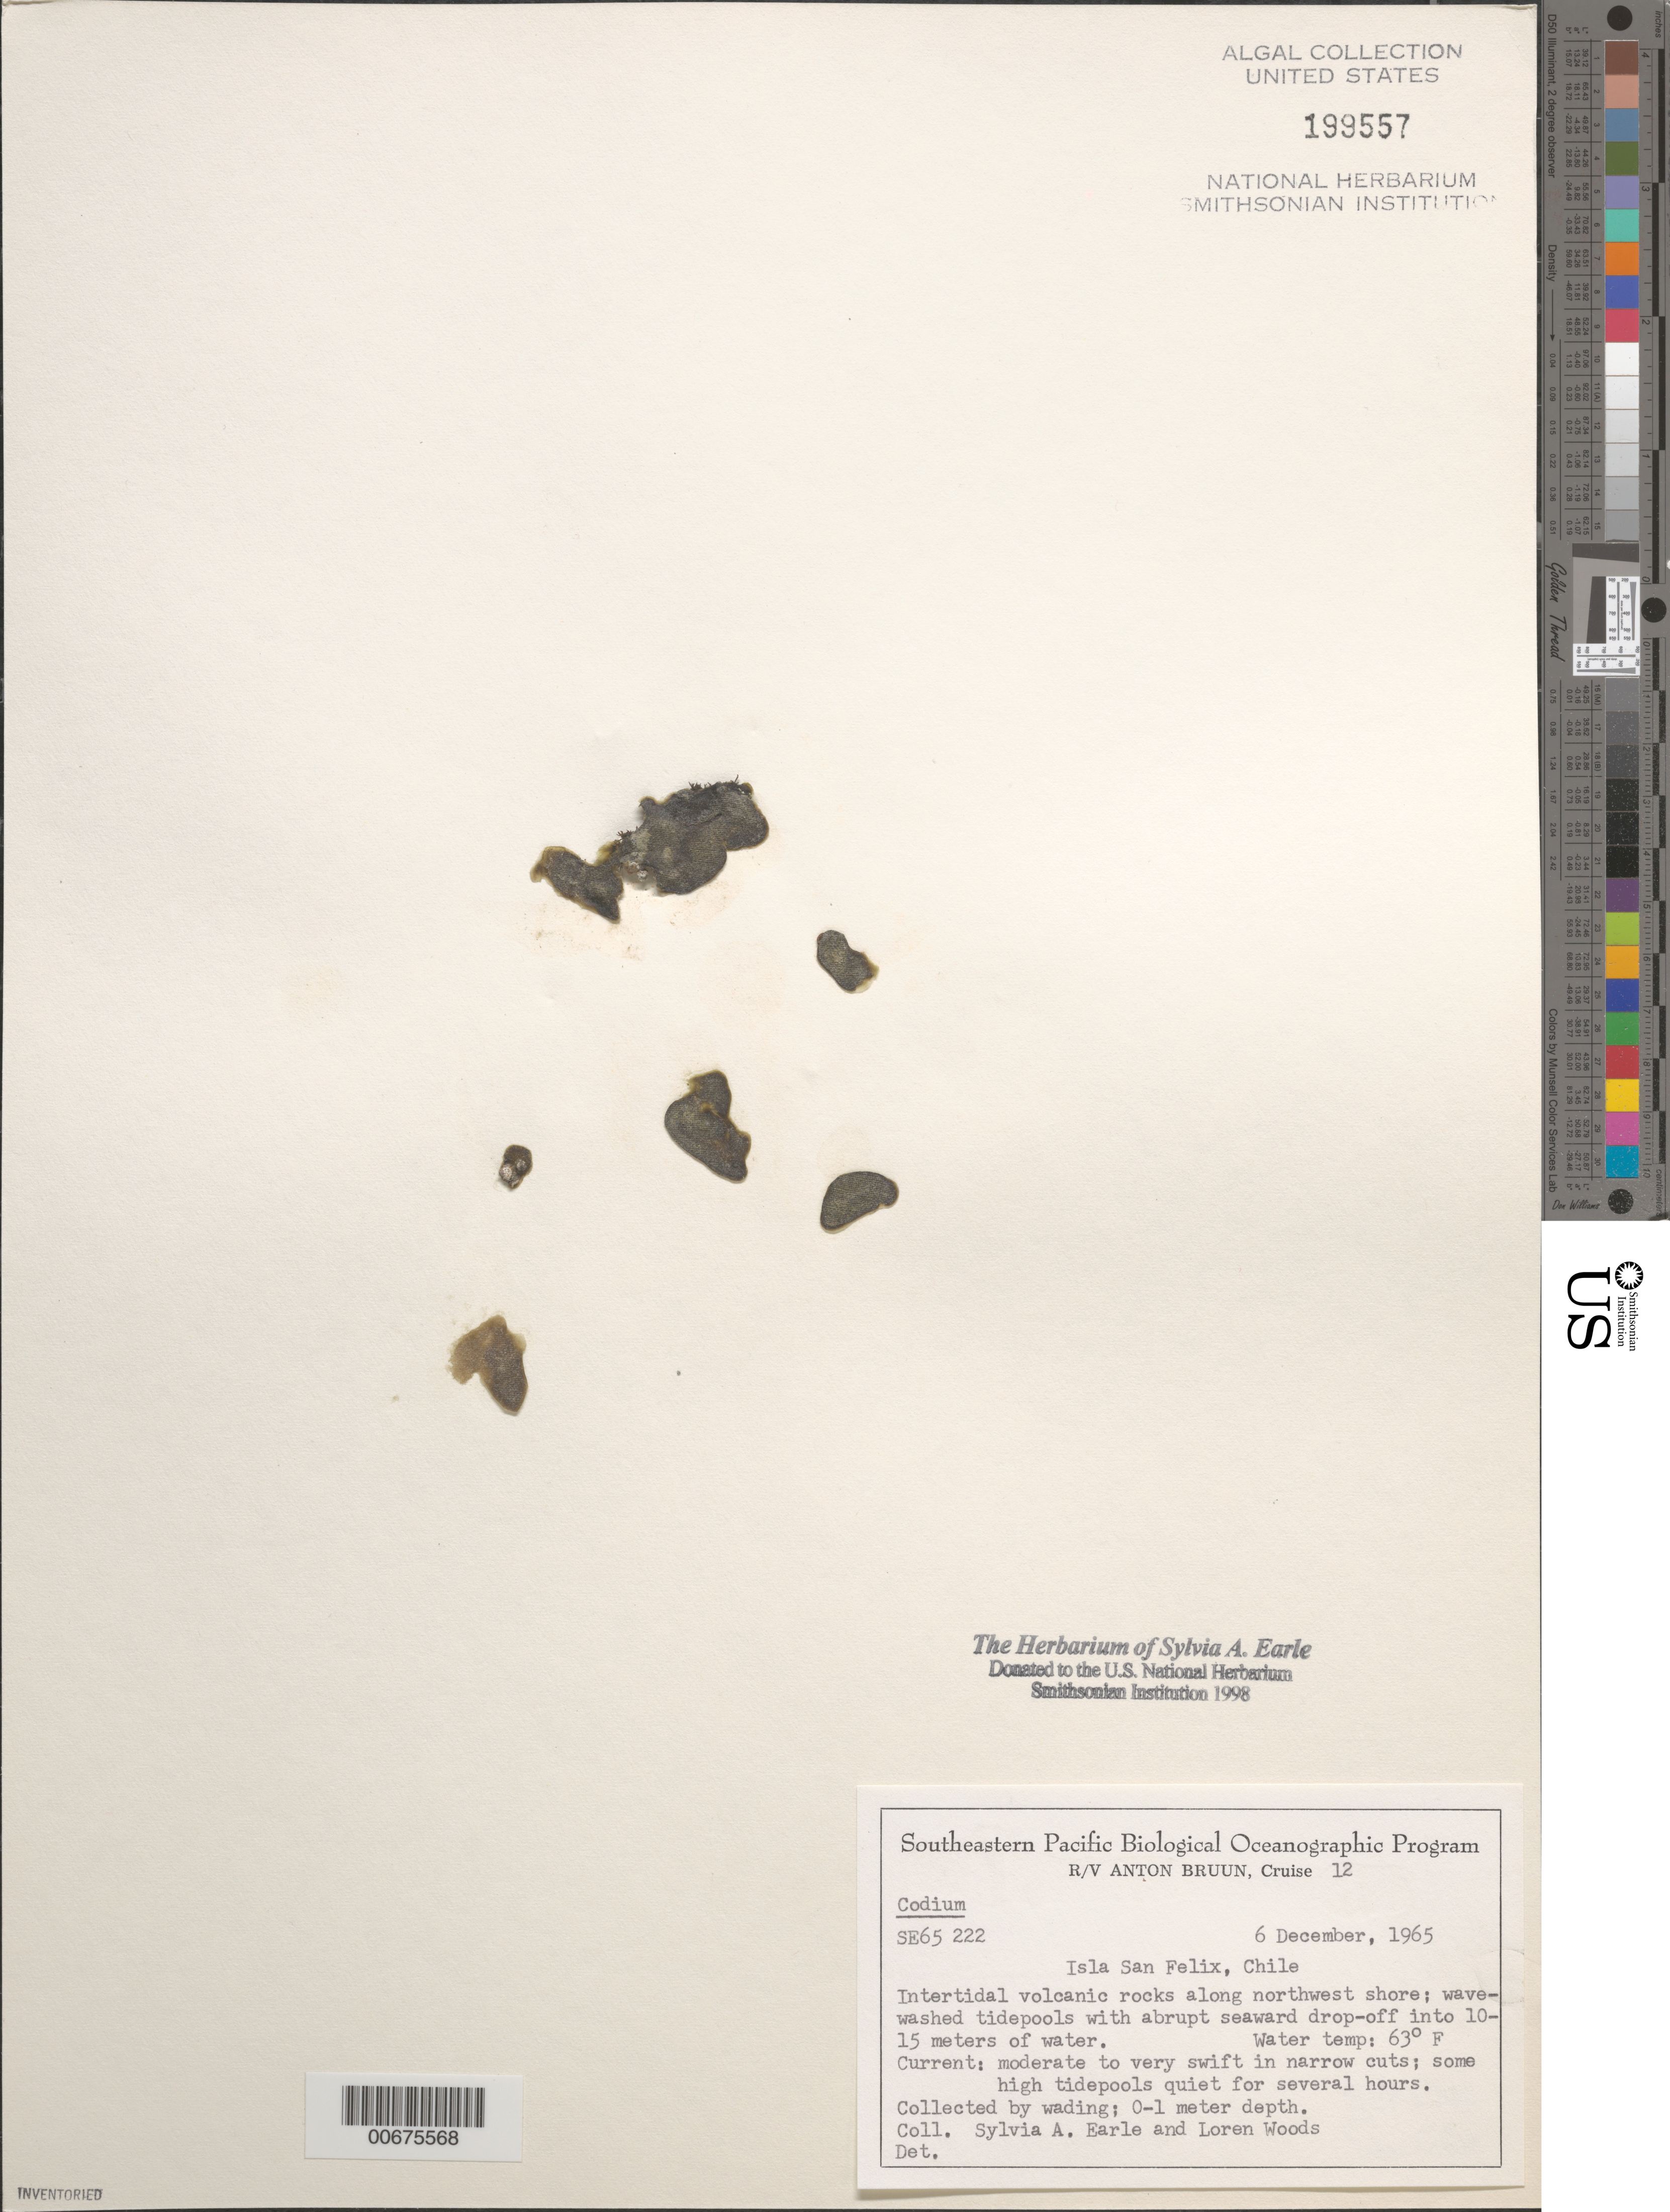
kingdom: Plantae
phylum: Chlorophyta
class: Ulvophyceae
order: Bryopsidales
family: Codiaceae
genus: Codium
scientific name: Codium sp.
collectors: S. A. Earle & L. Woods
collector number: SE 65222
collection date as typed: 06 Dec 1965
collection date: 1965-12-06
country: Chile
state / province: Atacama (III)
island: Isla San Felix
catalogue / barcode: US 199557